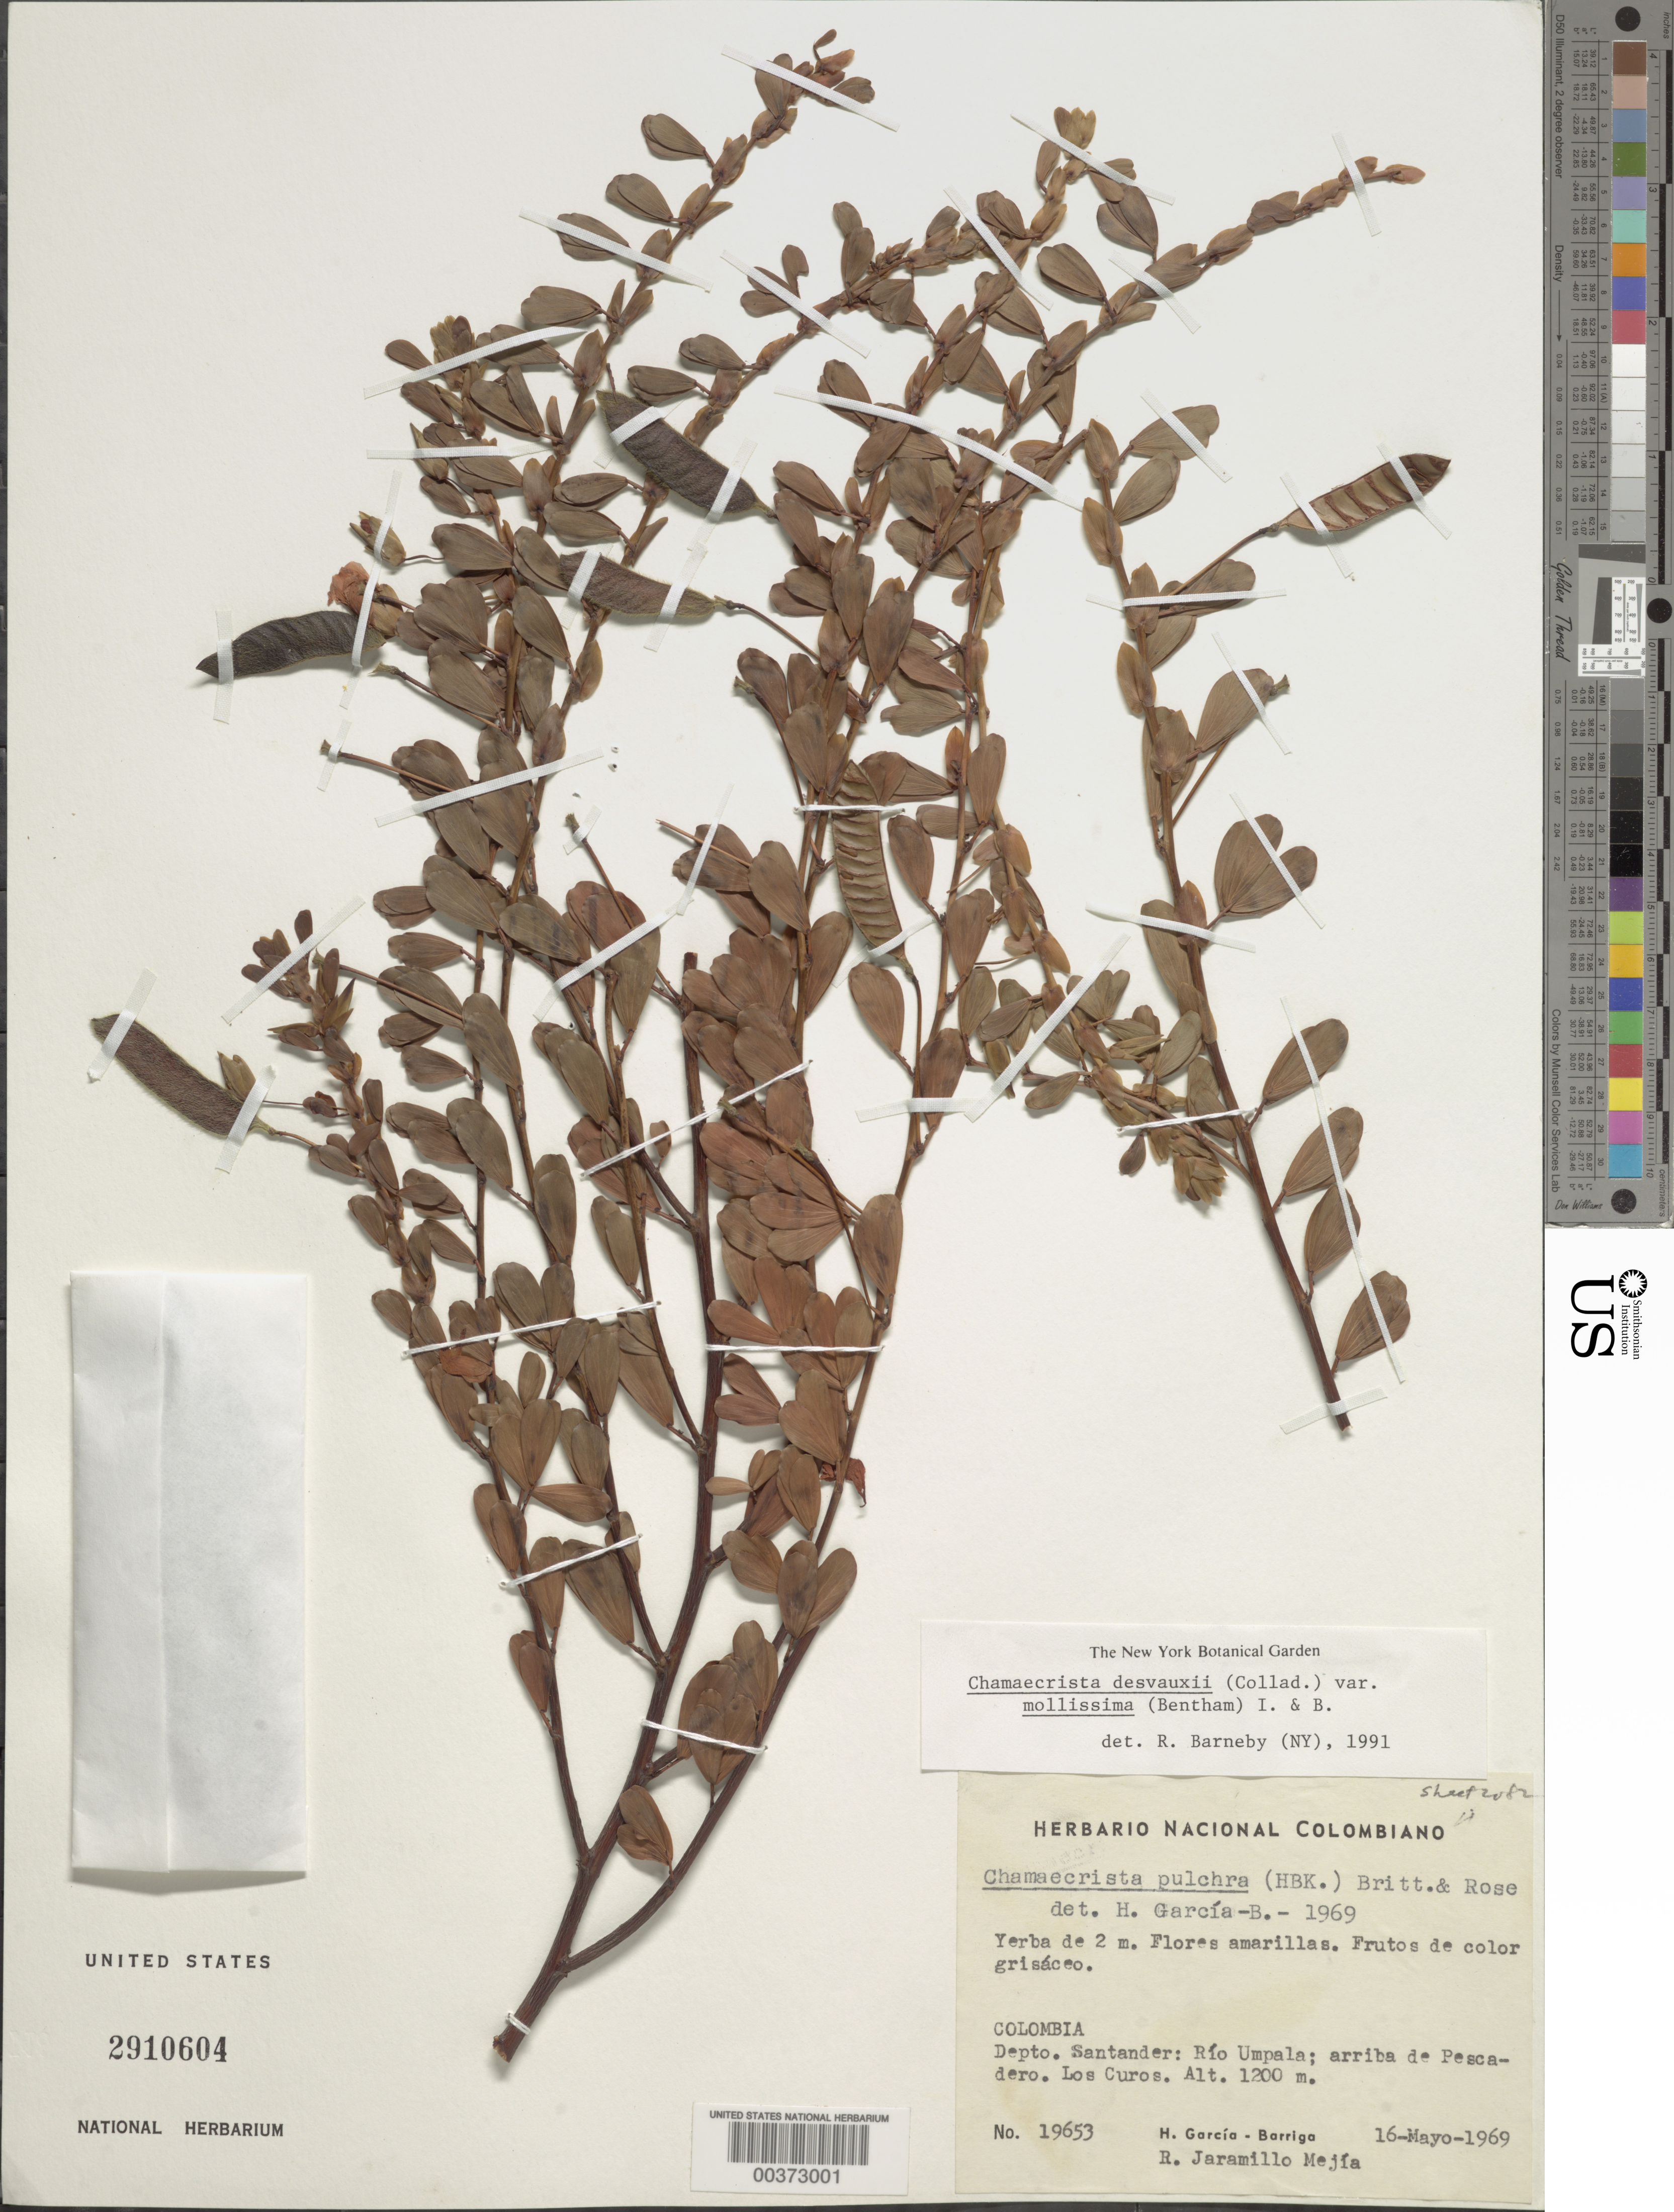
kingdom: Plantae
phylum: Tracheophyta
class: Magnoliopsida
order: Fabales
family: Fabaceae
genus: Chamaecrista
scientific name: Chamaecrista desvauxii var. mollissima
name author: (Benth.) H.S. Irwin & Barneby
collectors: H. García Barriga & R. Jaramillo M.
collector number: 19653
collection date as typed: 16 May 1969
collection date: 1969-05-16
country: Colombia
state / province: Santander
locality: Rio Umpala; Arriba de Pescadero; Los Curos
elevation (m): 1200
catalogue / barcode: US 2910604